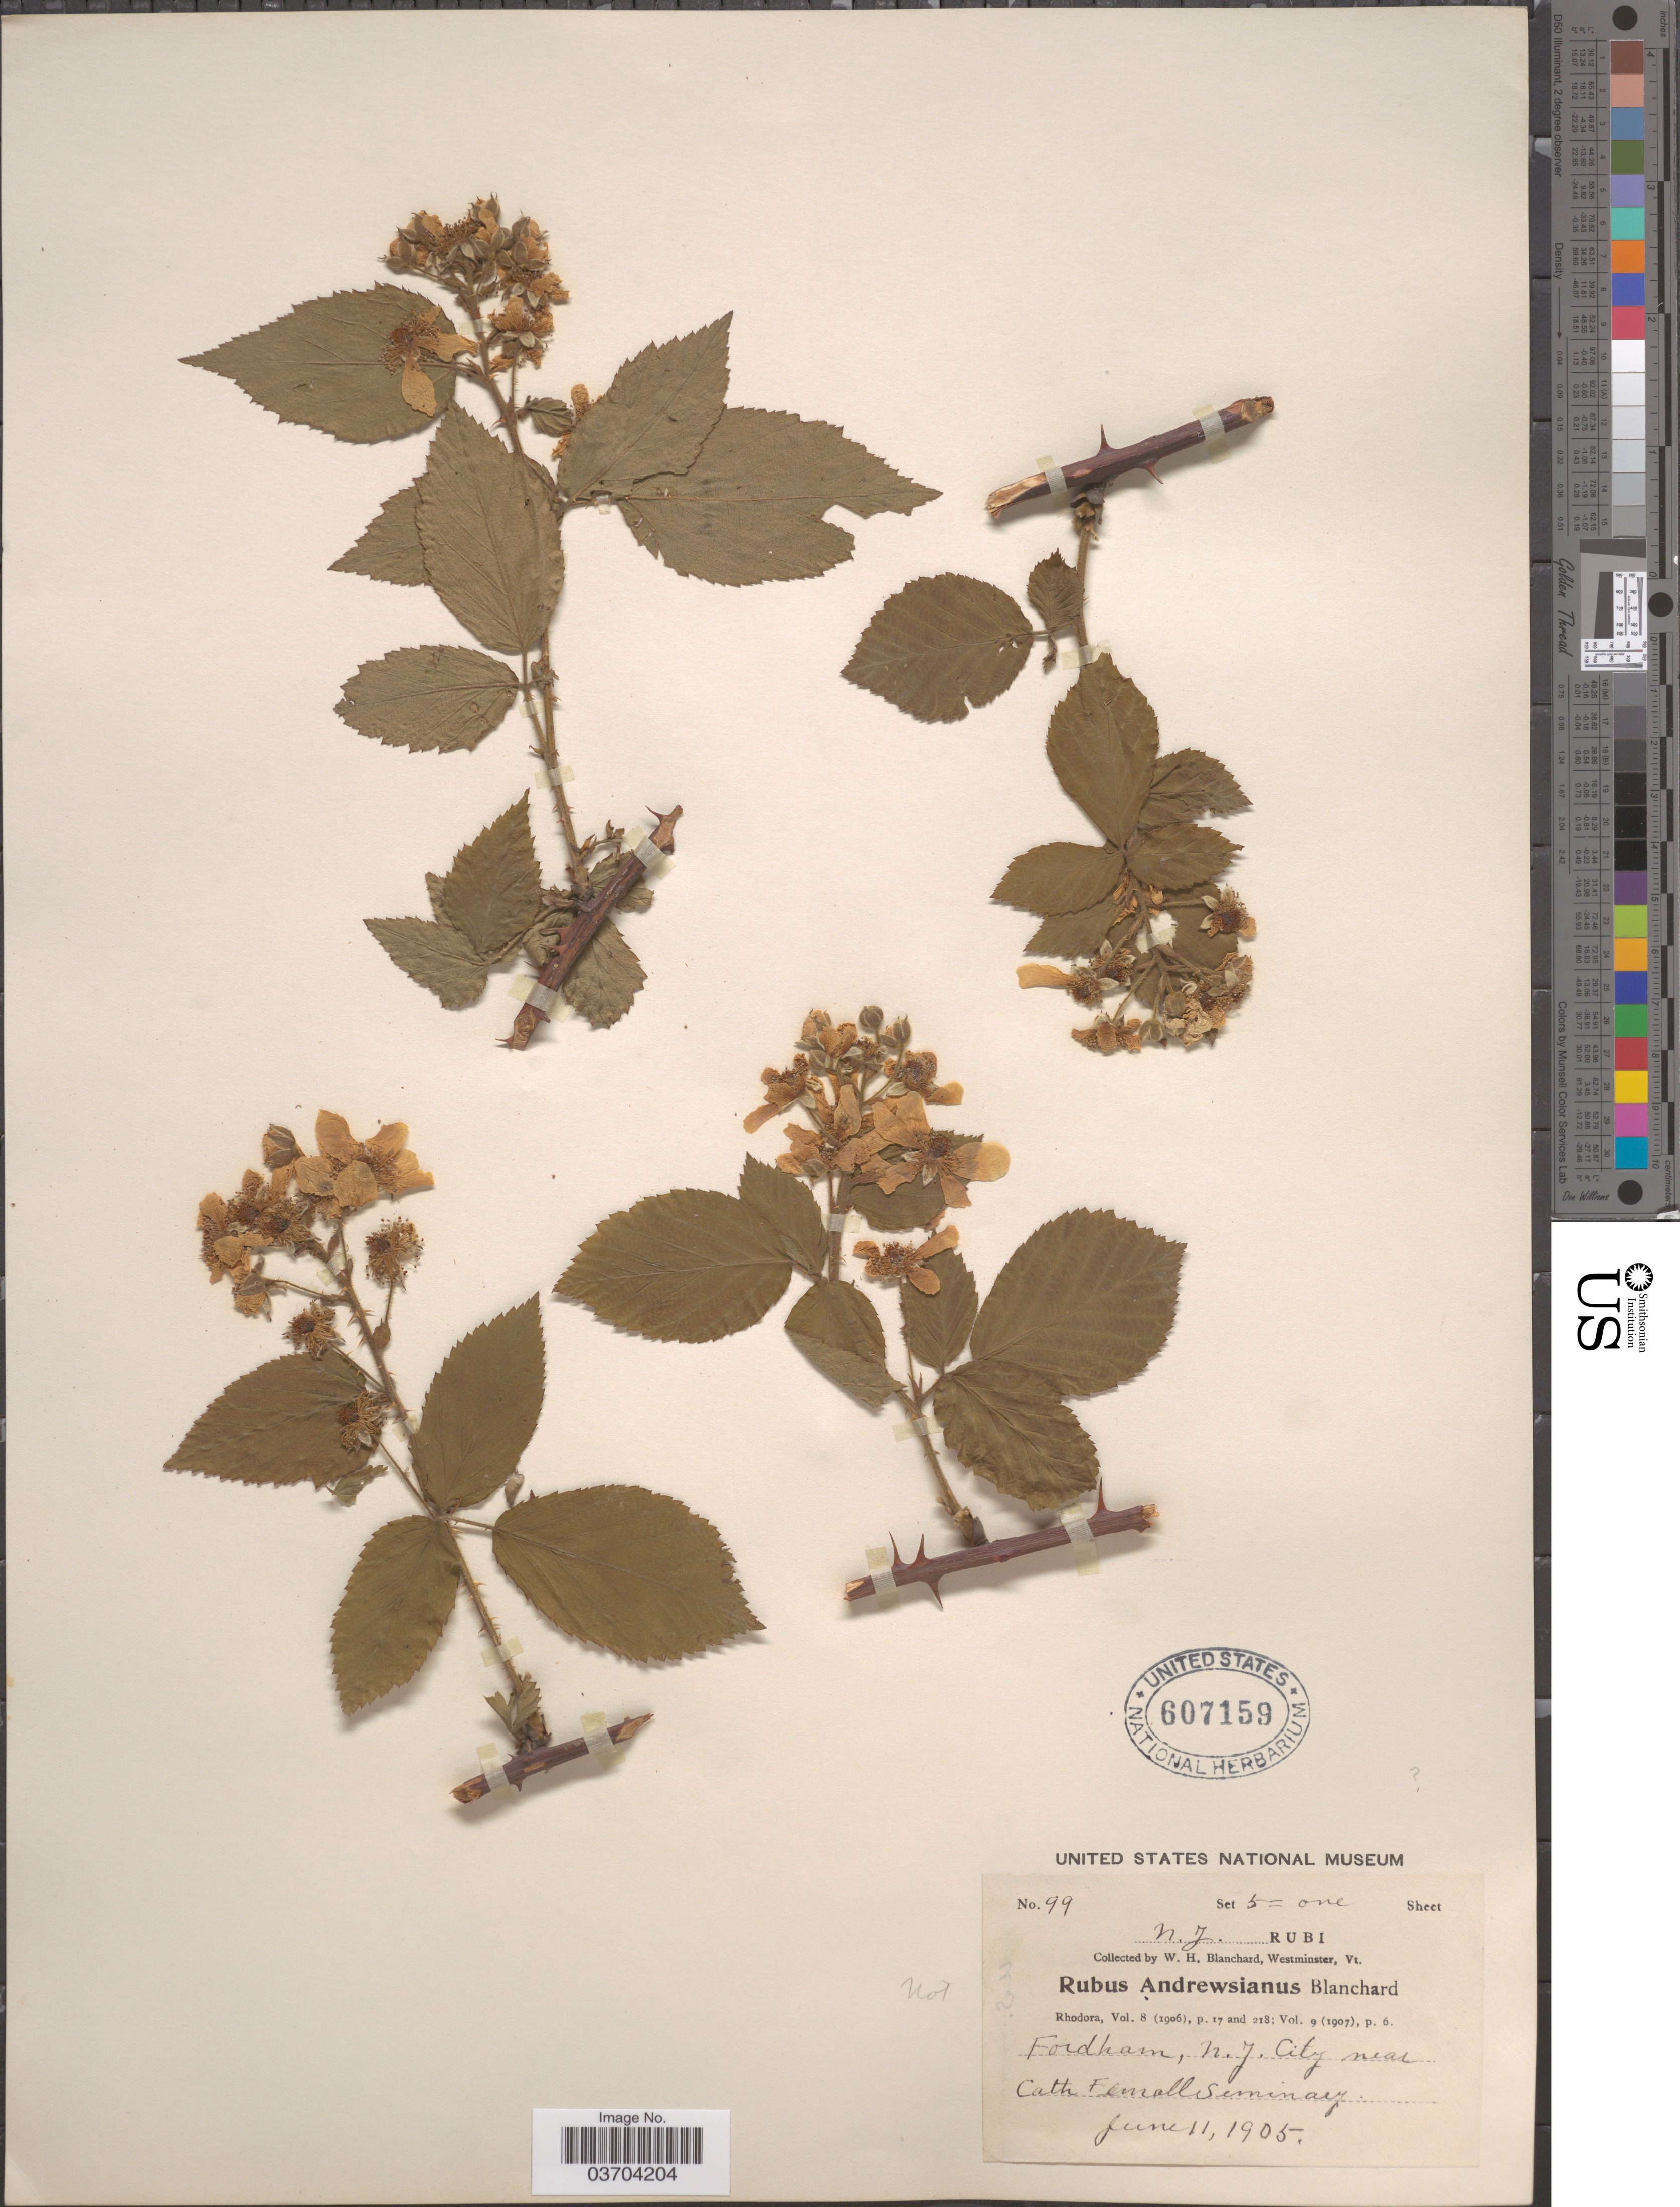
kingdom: Plantae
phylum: Tracheophyta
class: Magnoliopsida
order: Rosales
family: Rosaceae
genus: Rubus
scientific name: Rubus argutus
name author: Link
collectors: W. H. Blanchard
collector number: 99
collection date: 1905-06-11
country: United States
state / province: New Jersey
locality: Fordham, N.J. City near Cath Femall Seminary.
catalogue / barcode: US 607159